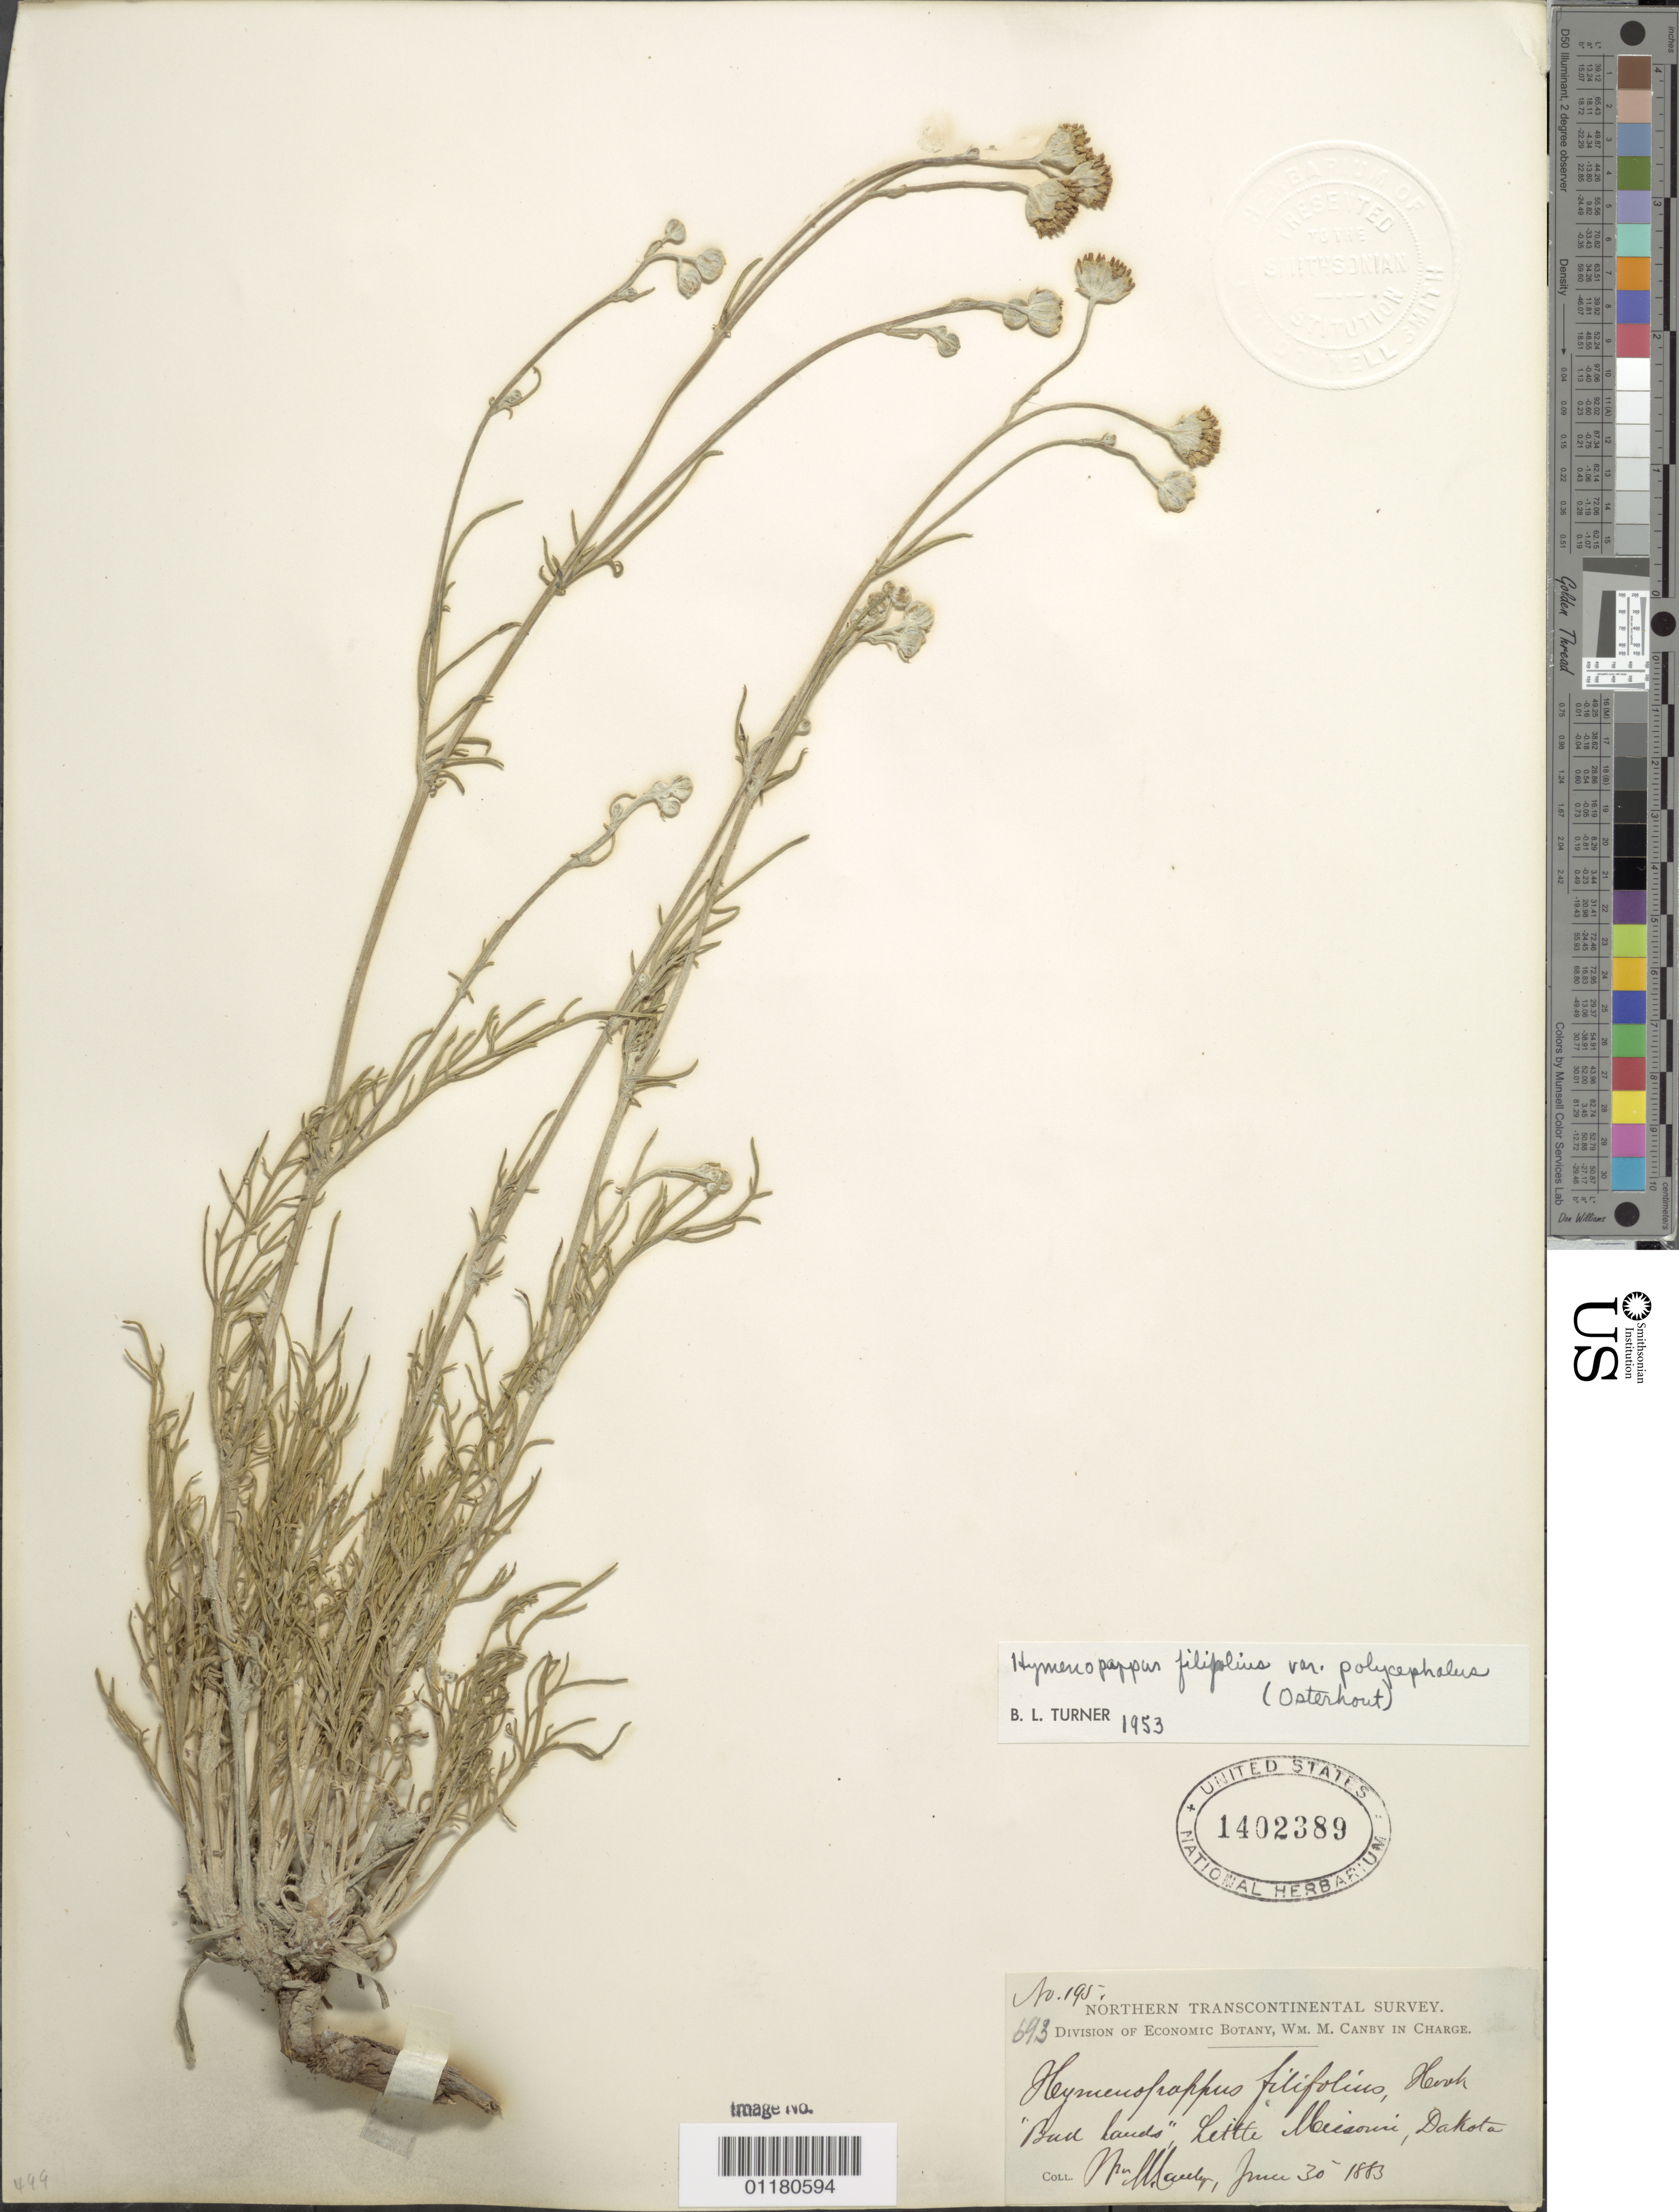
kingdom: Plantae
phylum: Tracheophyta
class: Magnoliopsida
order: Asterales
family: Asteraceae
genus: Hymenopappus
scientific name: Hymenopappus filifolius var. polycephalus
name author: (Osterh.) B.L. Turner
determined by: Turner, B. L.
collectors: W. M. Canby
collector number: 195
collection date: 1883-06-30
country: United States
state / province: North Dakota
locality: Little Missouri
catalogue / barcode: US 1402389